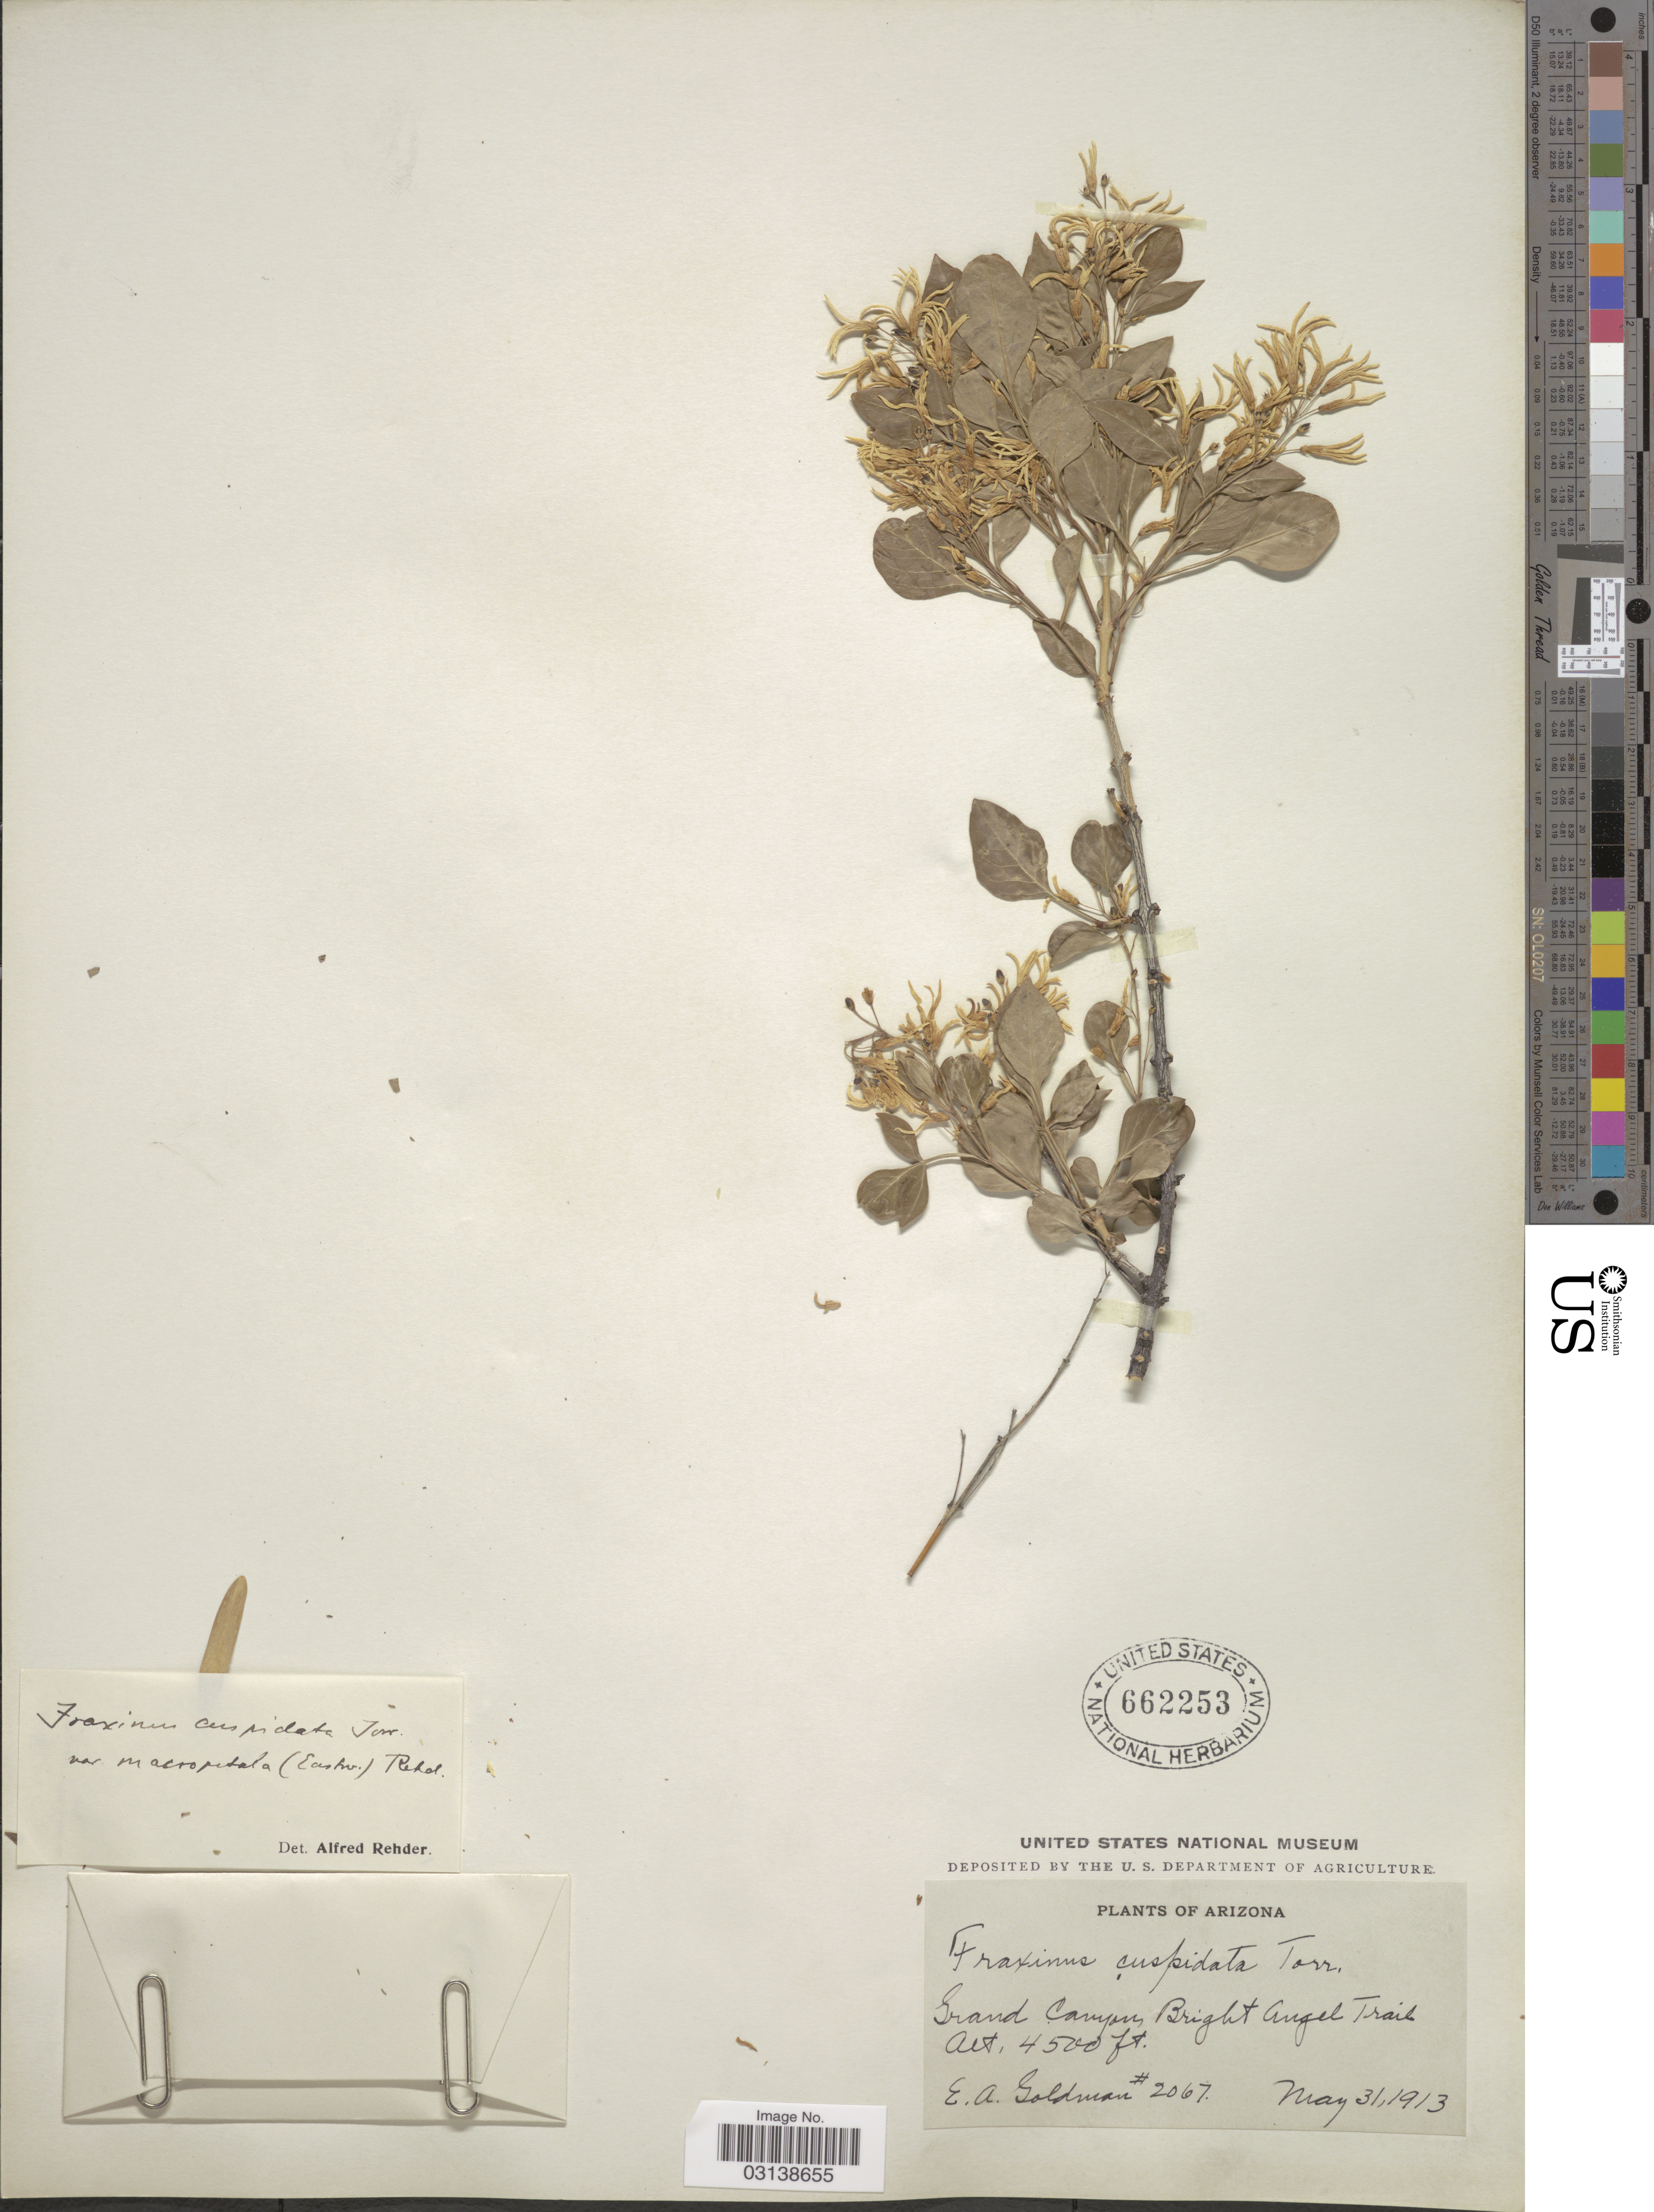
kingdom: Plantae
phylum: Tracheophyta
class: Magnoliopsida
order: Lamiales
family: Oleaceae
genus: Fraxinus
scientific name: Fraxinus cuspidata var. macropetala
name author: (Eastw.) Rehder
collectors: E. A. Goldman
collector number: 2067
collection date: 1913-05-31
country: United States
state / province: Arizona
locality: Grand Canyon, Bright Angel Trail.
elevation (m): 1372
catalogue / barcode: US 662253